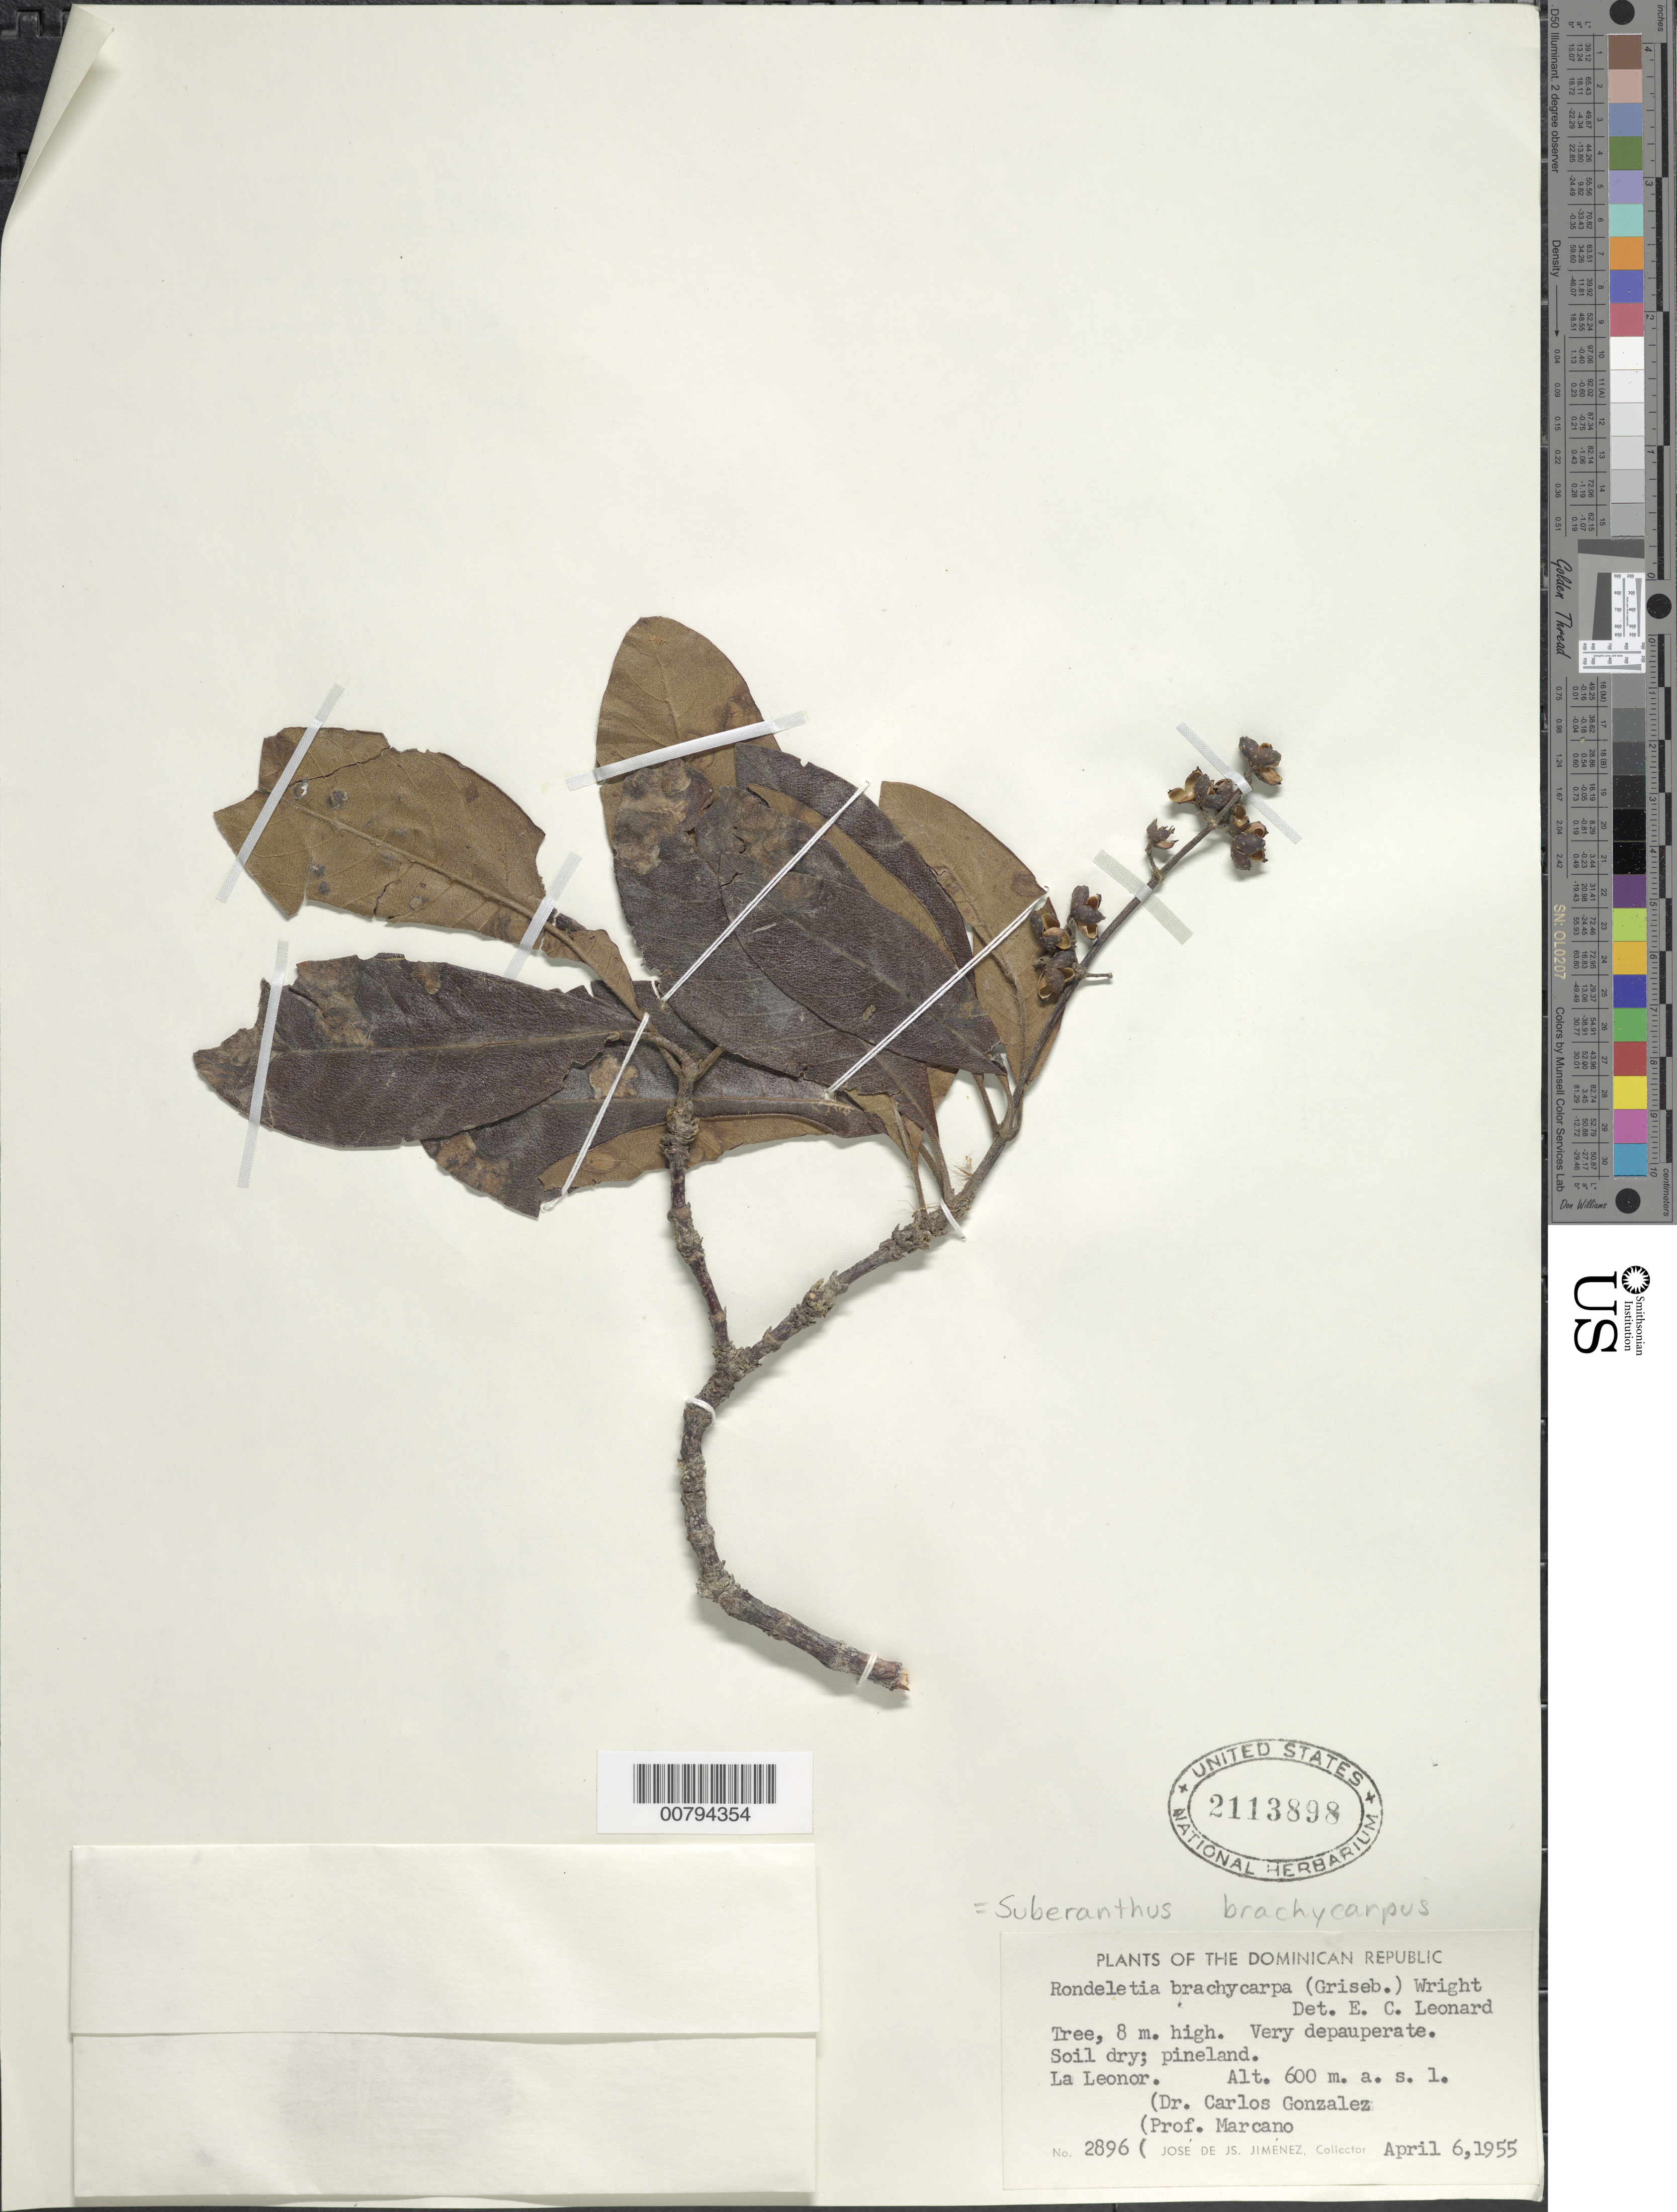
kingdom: Plantae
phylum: Tracheophyta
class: Magnoliopsida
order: Gentianales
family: Rubiaceae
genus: Suberanthus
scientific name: Suberanthus brachycarpus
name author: (Griseb.) Borhidi & Fernández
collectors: J. J. Jiménez Almonte, C. Gonzalez & -. Marcano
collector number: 2896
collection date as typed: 06 Apr 1955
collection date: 1955-04-06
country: Dominican Republic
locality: La Leonor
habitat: Pineland; soil dry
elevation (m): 600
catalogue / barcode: US 2113898